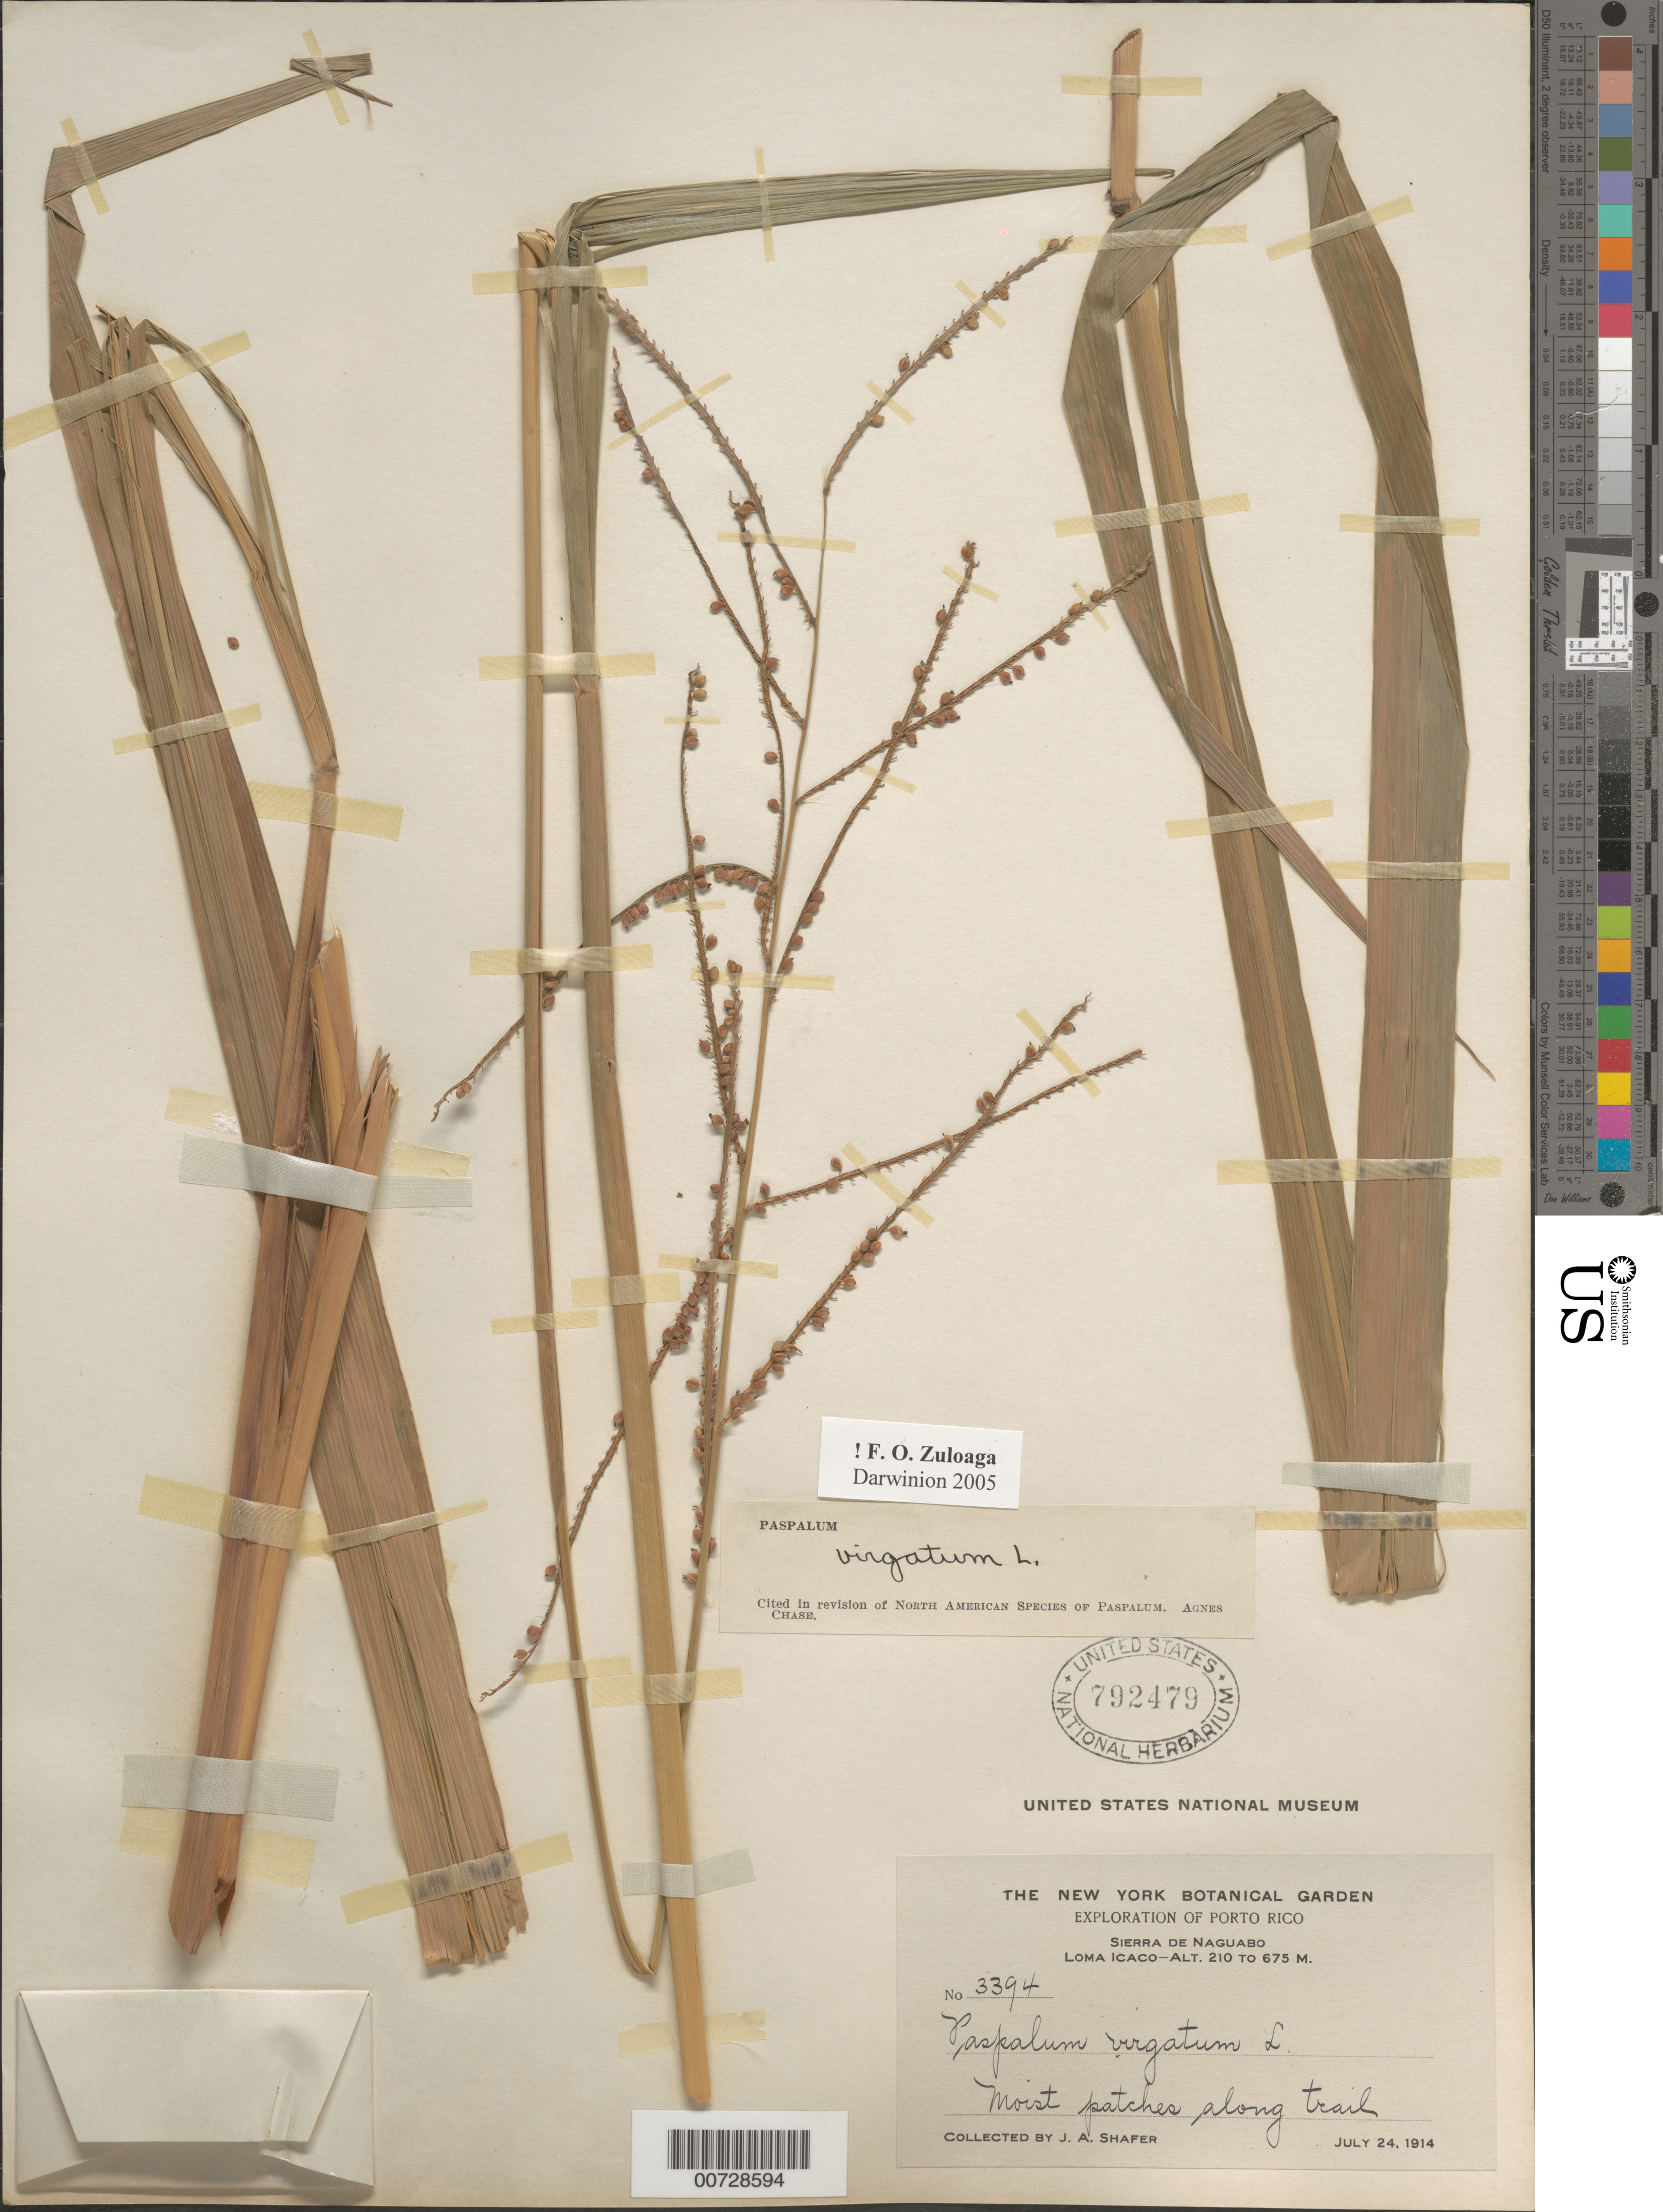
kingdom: Plantae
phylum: Tracheophyta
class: Liliopsida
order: Poales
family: Poaceae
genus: Paspalum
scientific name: Paspalum virgatum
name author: L.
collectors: J. A. Shafer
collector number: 3394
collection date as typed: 24 Jul 1914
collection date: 1914-07-24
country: Puerto Rico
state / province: Naguabo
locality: Sierra de Naguabo, Loma Icaco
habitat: Moist patches along trail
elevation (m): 210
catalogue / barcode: US 792479